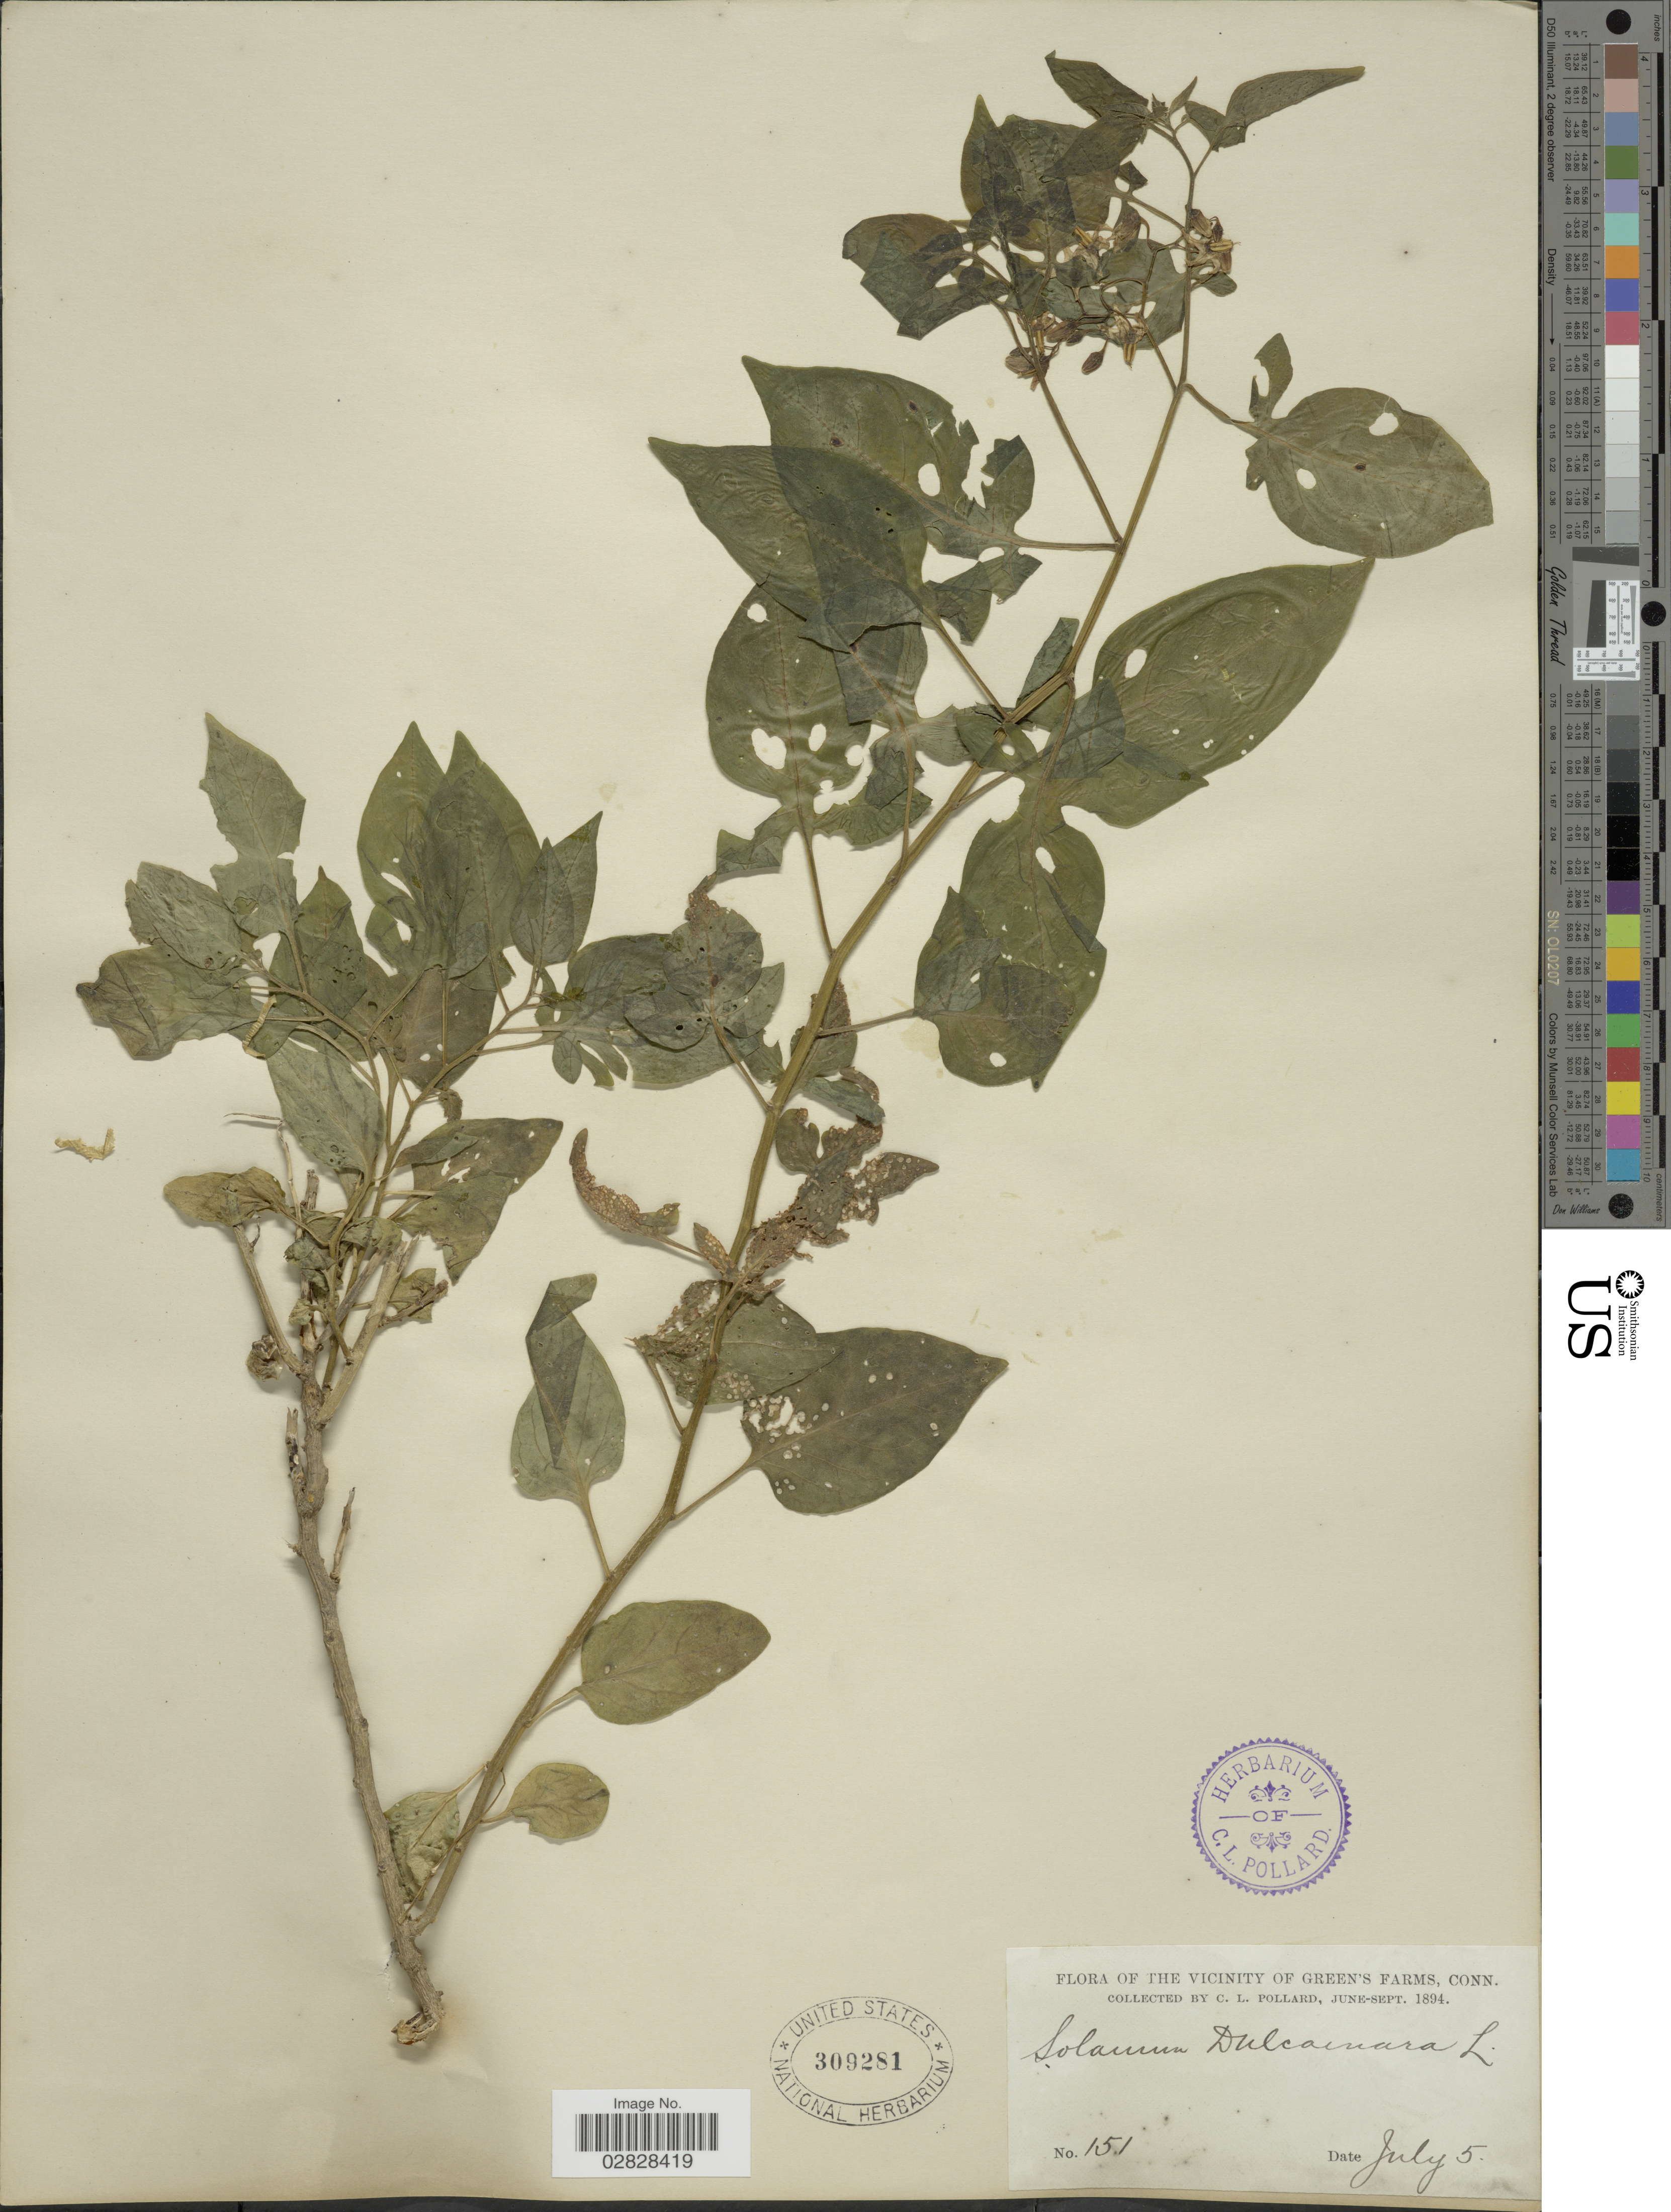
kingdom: Plantae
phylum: Tracheophyta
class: Magnoliopsida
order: Solanales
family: Solanaceae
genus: Solanum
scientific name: Solanum dulcamara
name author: L.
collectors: C. L. Pollard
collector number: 151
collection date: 1894-07-05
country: United States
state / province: Connecticut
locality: The vicinity of Green's Farm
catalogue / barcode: US 309281